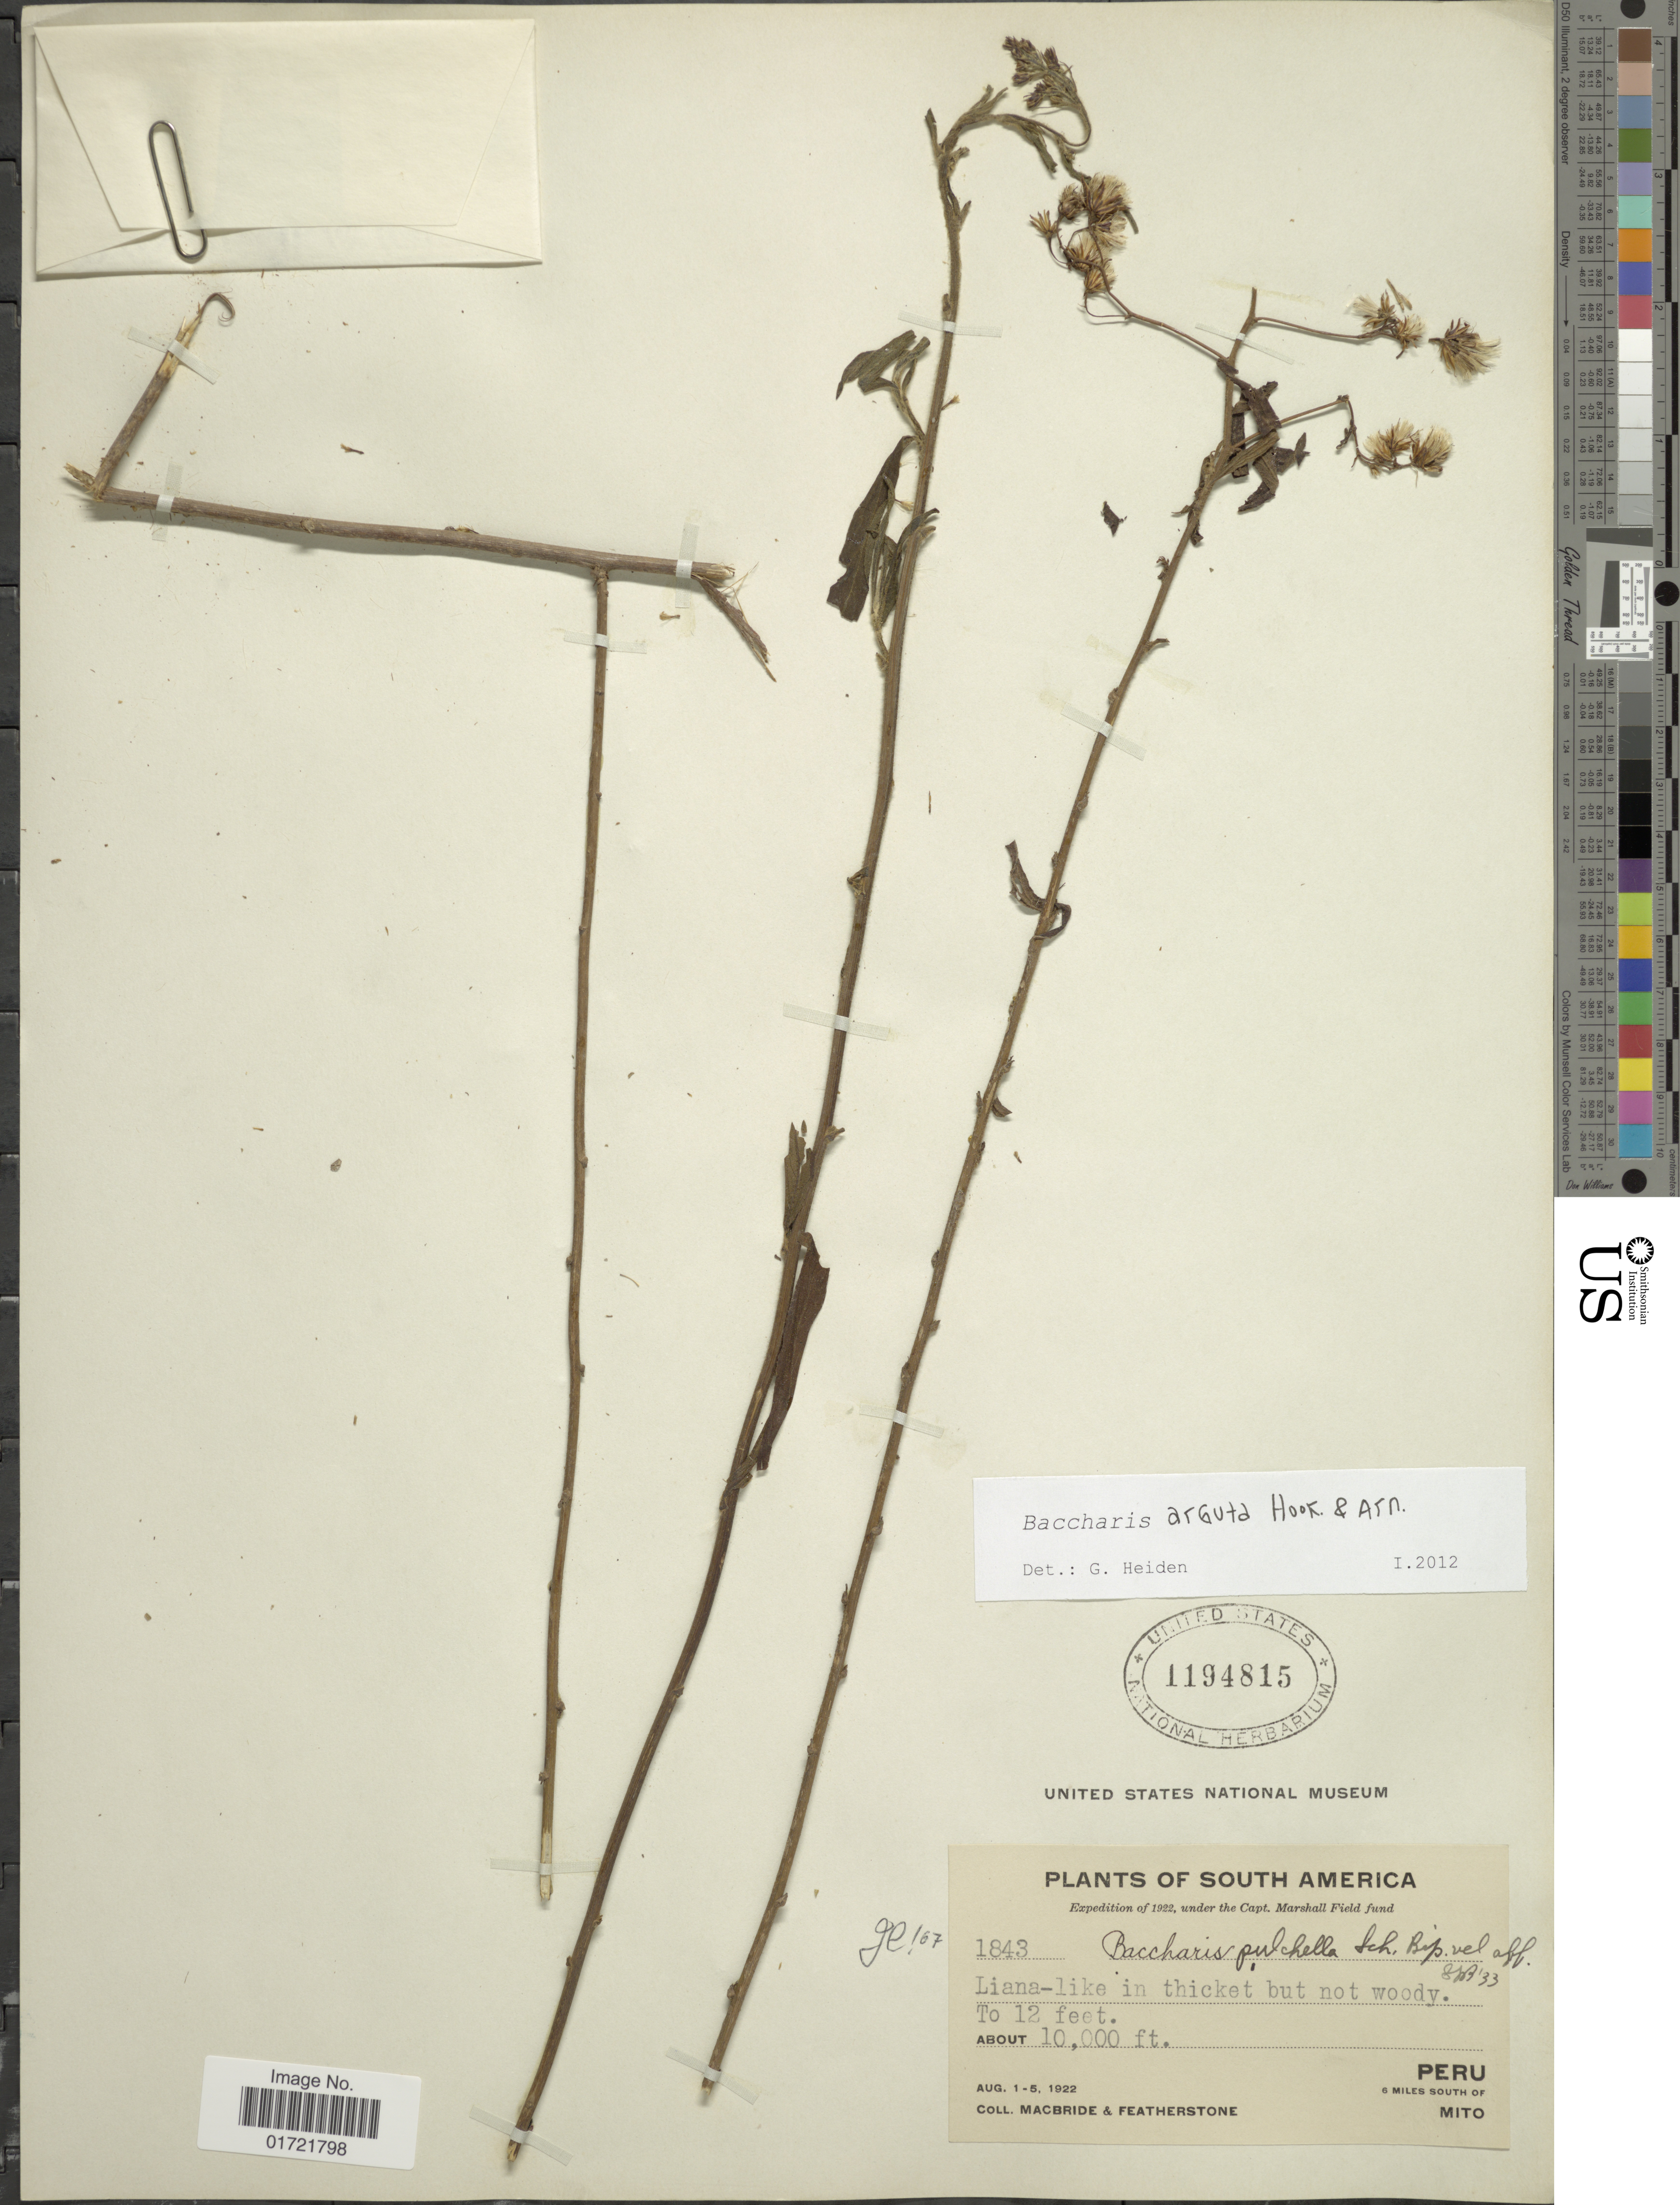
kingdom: Plantae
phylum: Tracheophyta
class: Magnoliopsida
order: Asterales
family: Asteraceae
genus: Baccharis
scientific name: Baccharis arguta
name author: Gillies ex Hook. & Arn.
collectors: Macbride, -- & -. Featherstone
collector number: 1843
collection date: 1922-08-01/1922-08-05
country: Peru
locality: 6 miles S of Mito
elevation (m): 3048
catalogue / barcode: US 1194815